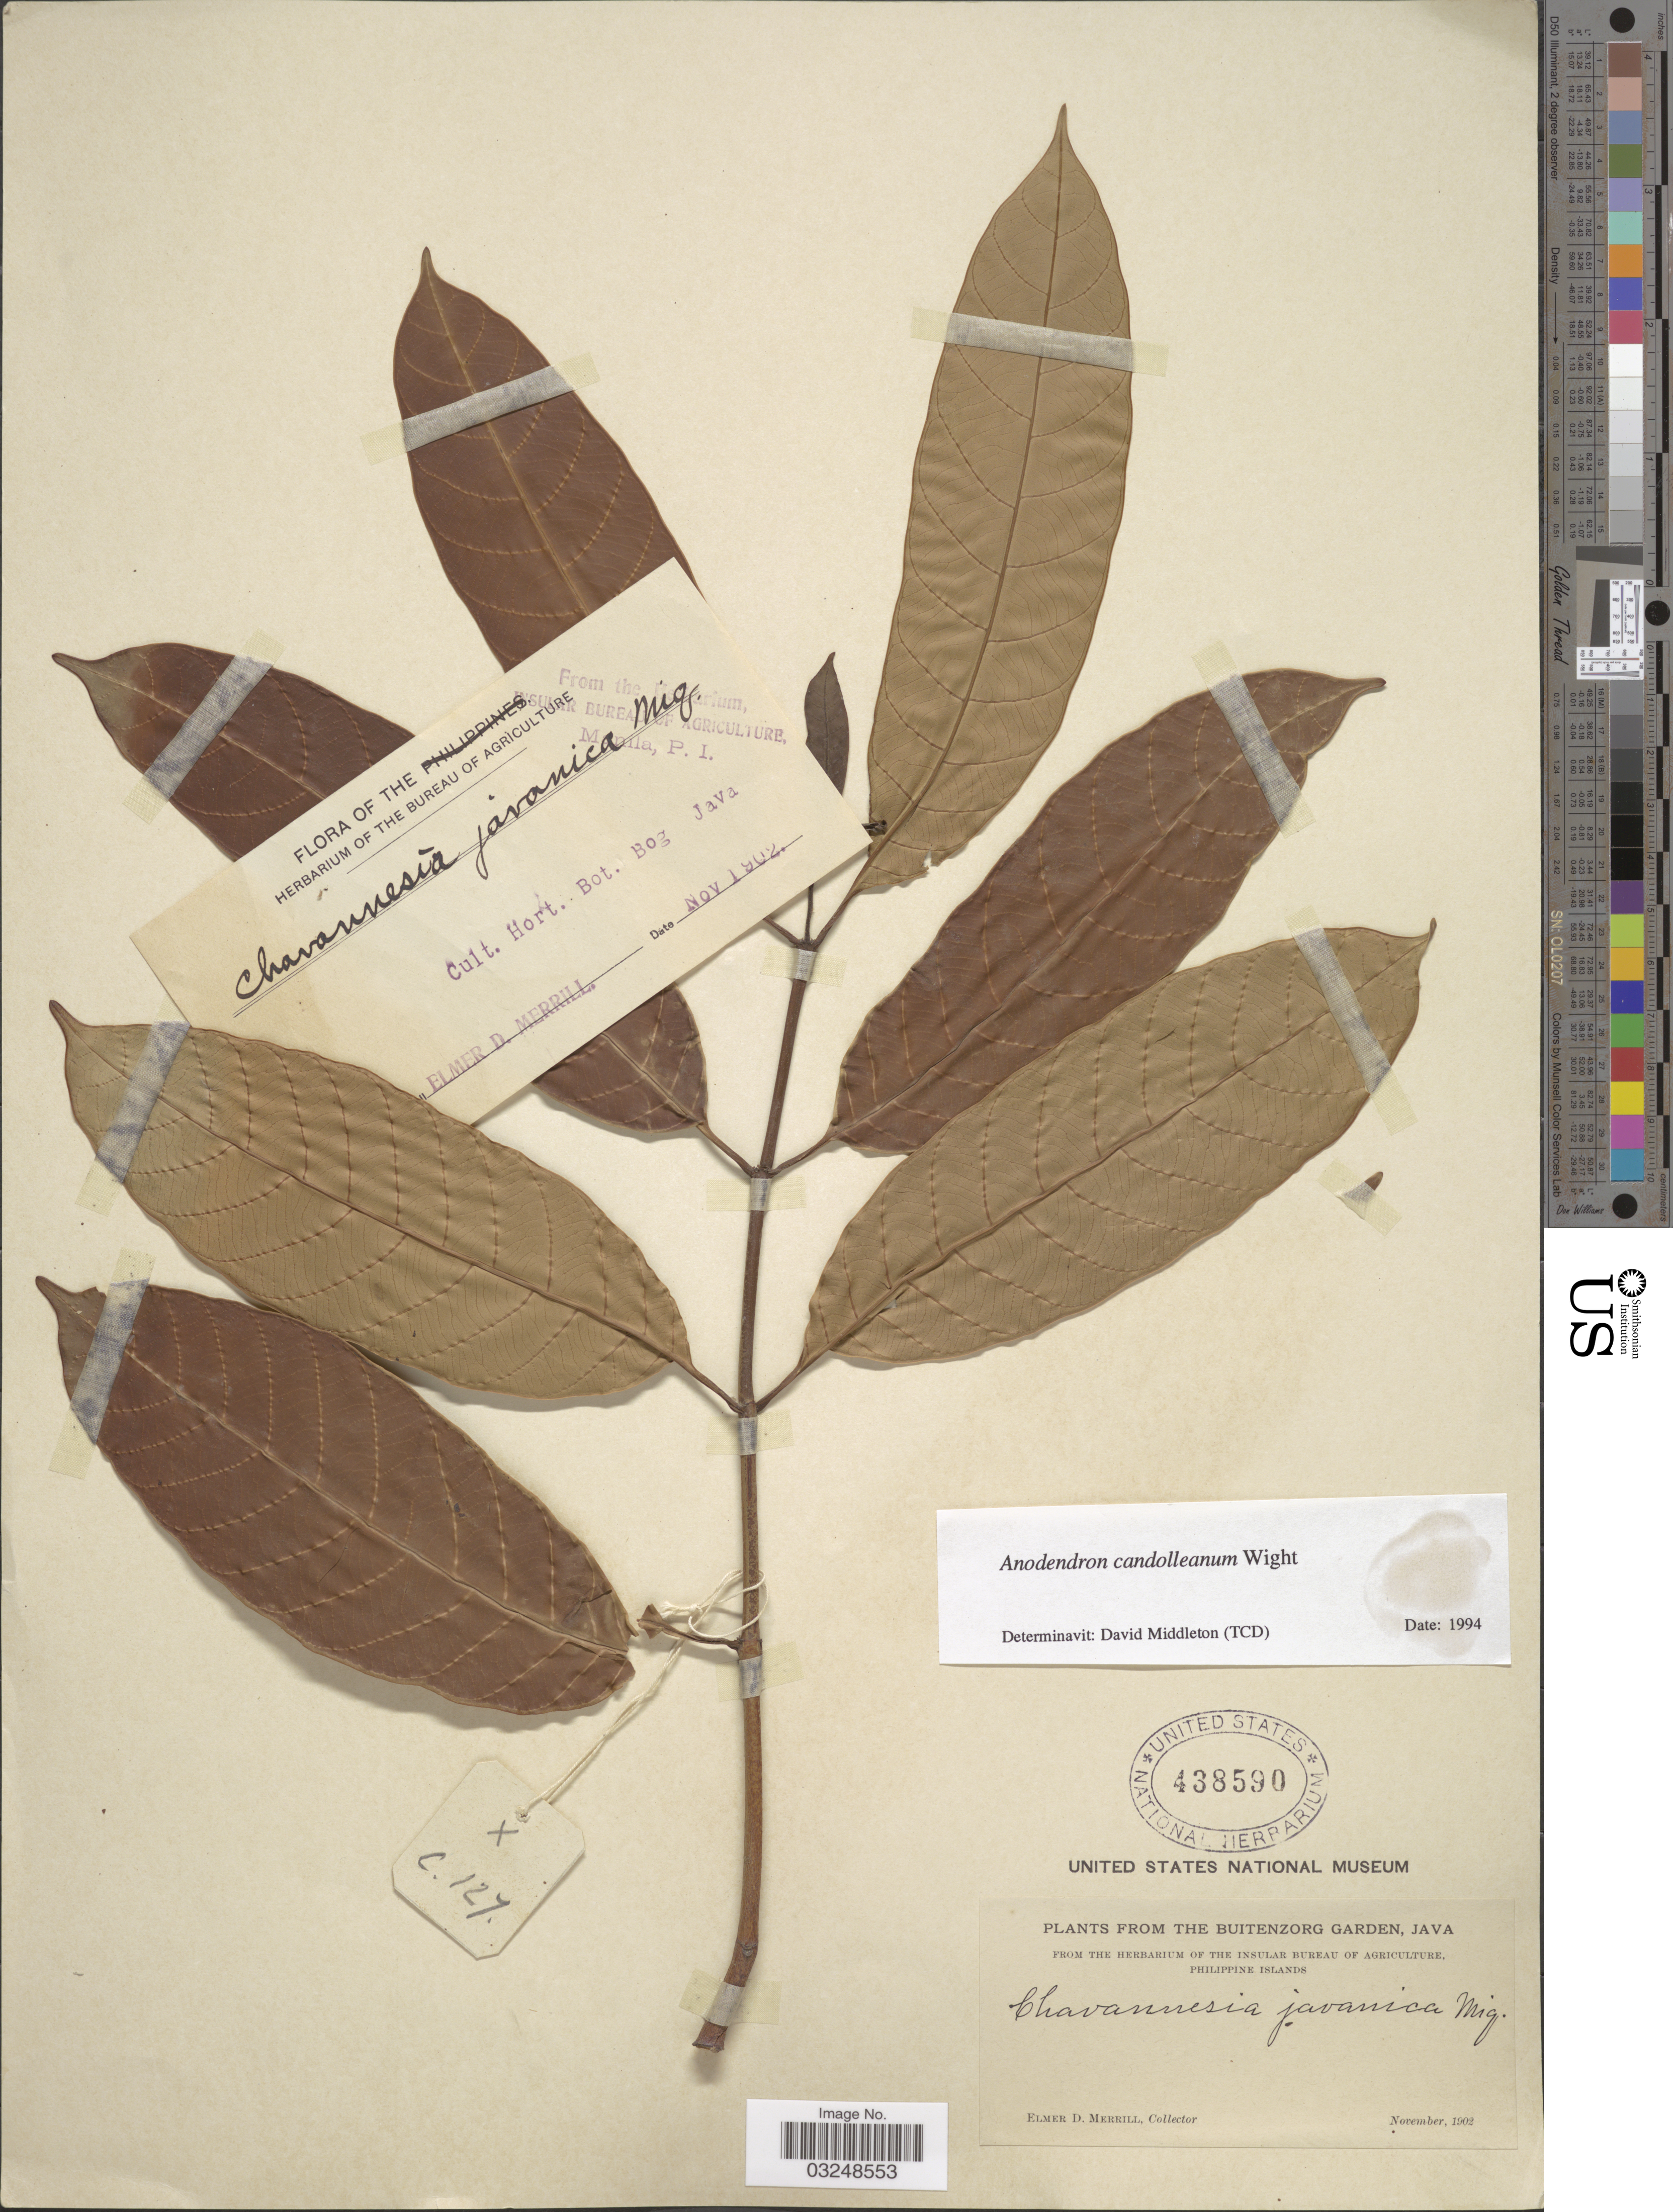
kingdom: Plantae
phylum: Tracheophyta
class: Magnoliopsida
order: Gentianales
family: Apocynaceae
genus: Anodendron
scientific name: Anodendron candolleanum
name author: Wight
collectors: E. D. Merrill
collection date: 1902-11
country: Indonesia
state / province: Java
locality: The Buitenzorg Garden, Java. Hort. Bot. Bog.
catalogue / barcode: US 438590